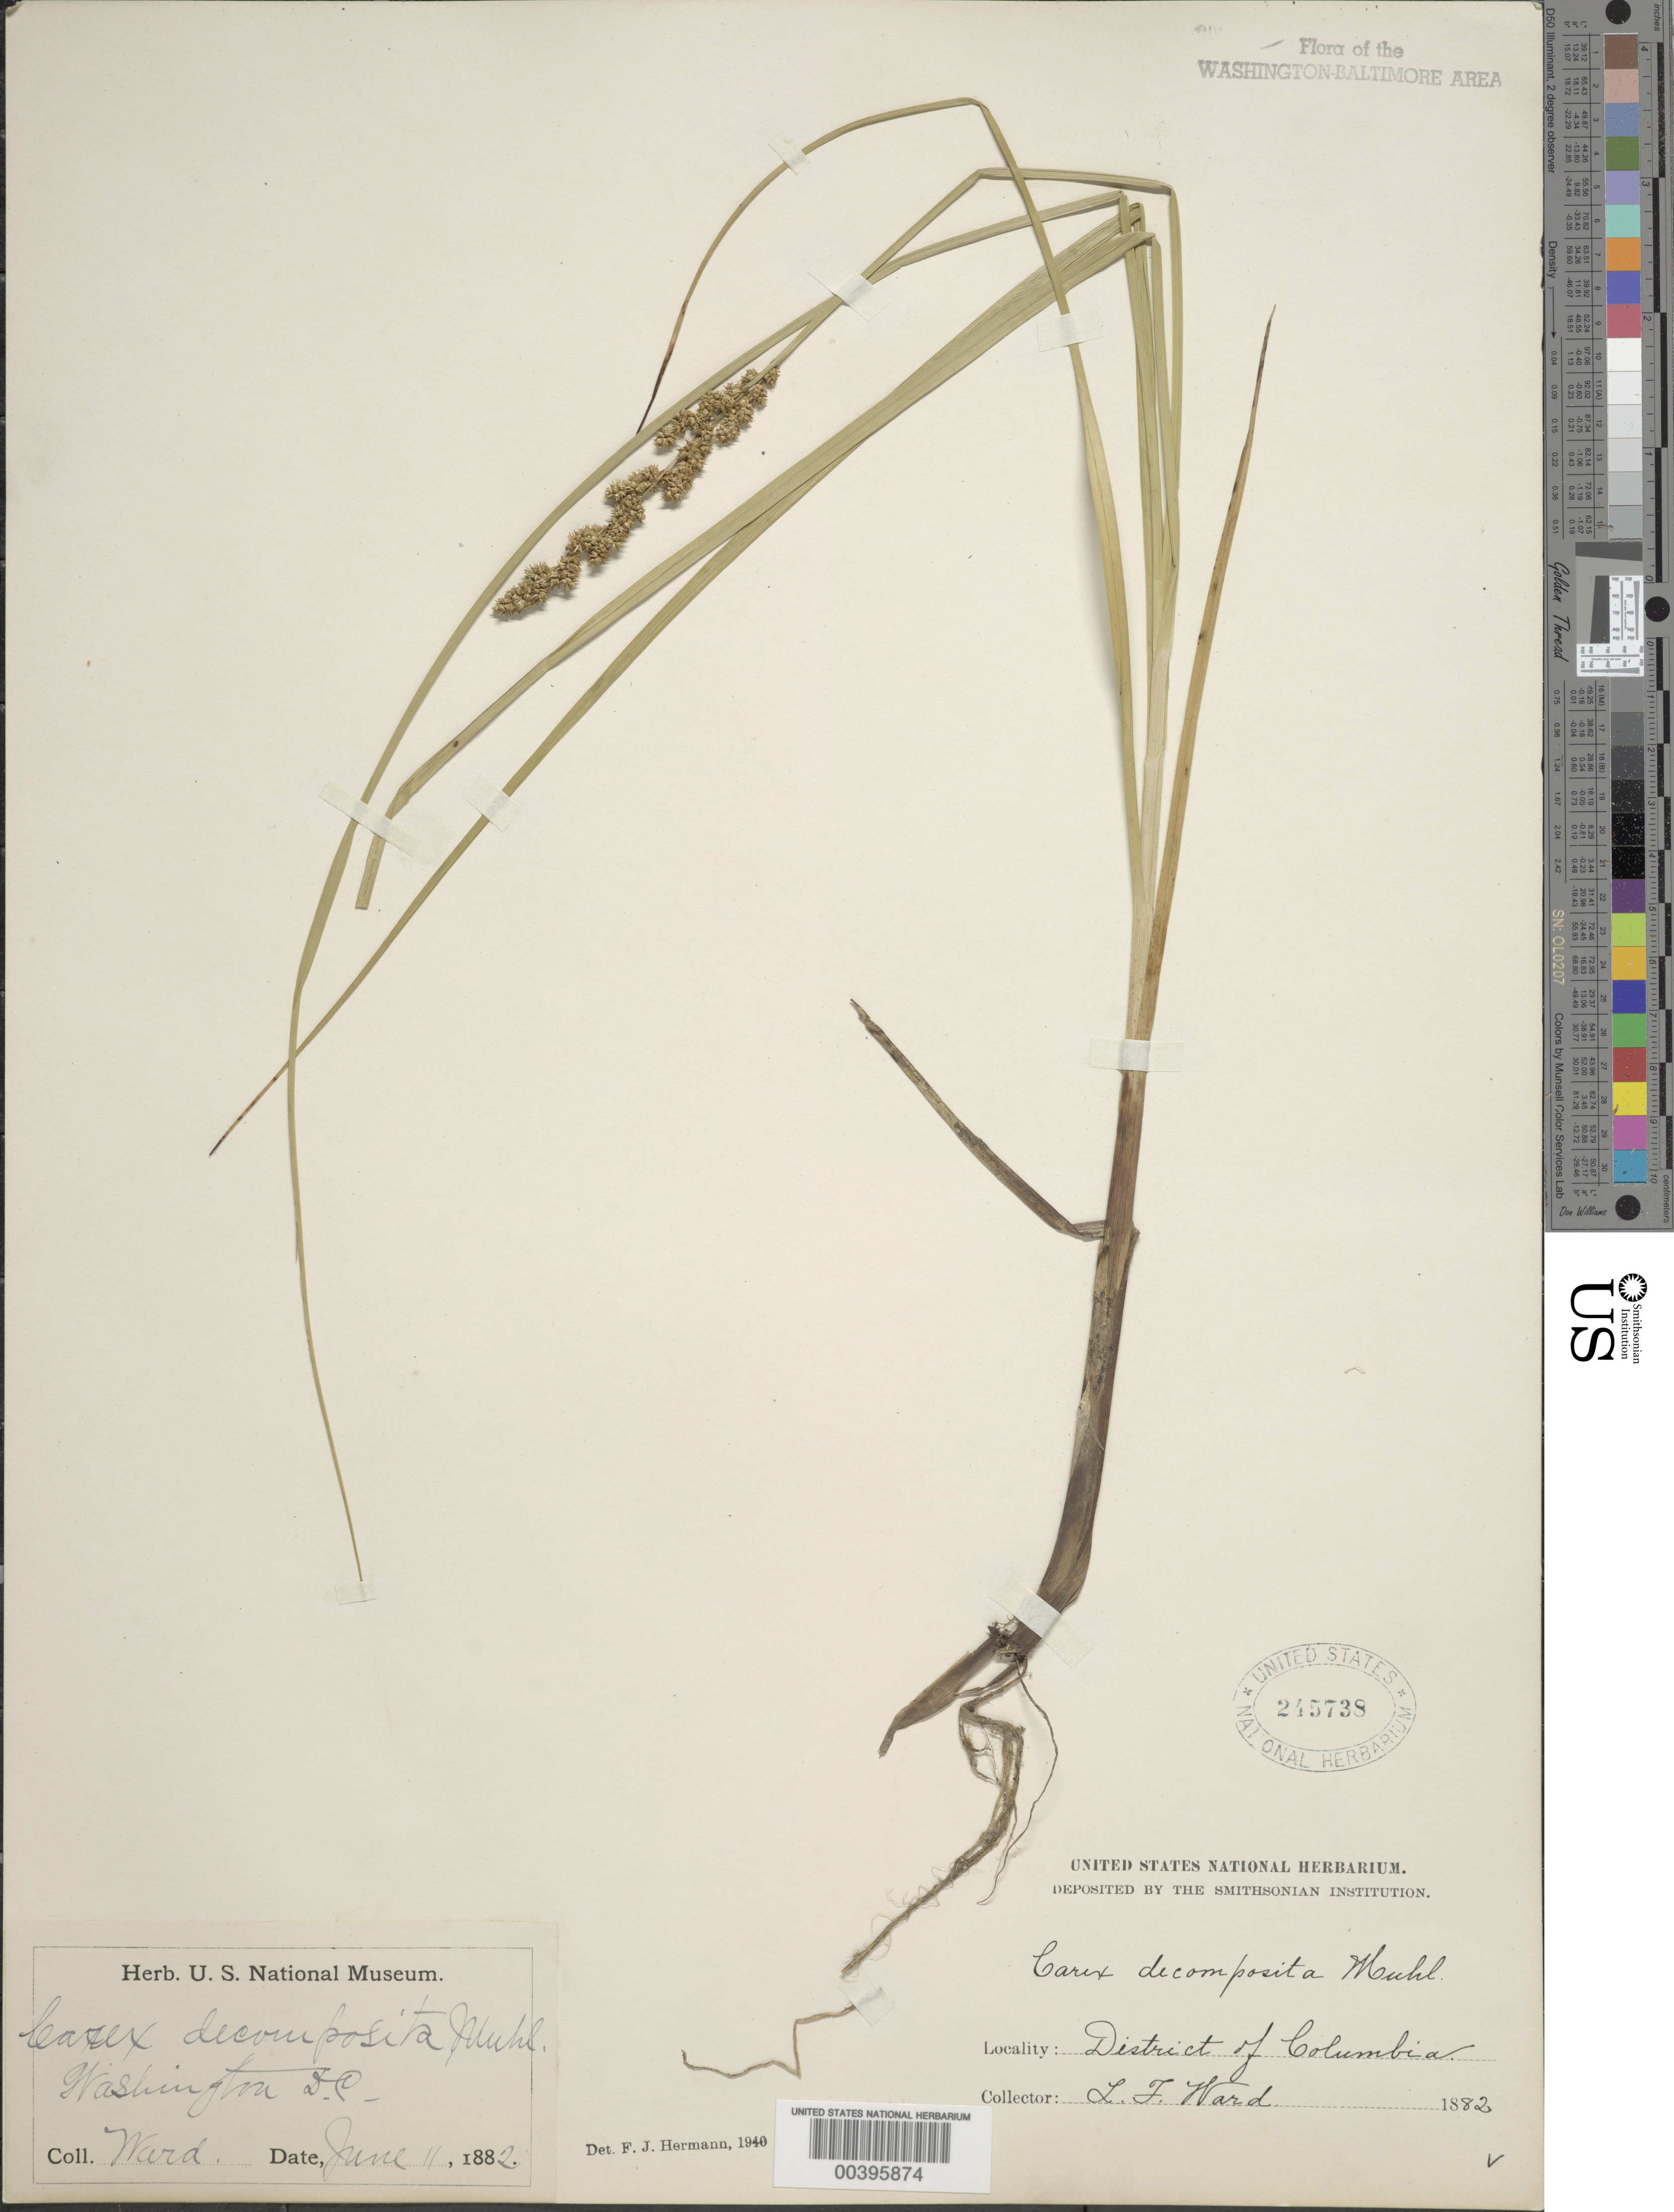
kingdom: Plantae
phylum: Tracheophyta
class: Liliopsida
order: Poales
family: Cyperaceae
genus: Carex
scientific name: Carex decomposita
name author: Muhl.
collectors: L. F. Ward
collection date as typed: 1882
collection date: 1882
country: United States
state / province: District of Columbia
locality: Washington DC Area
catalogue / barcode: US 245738